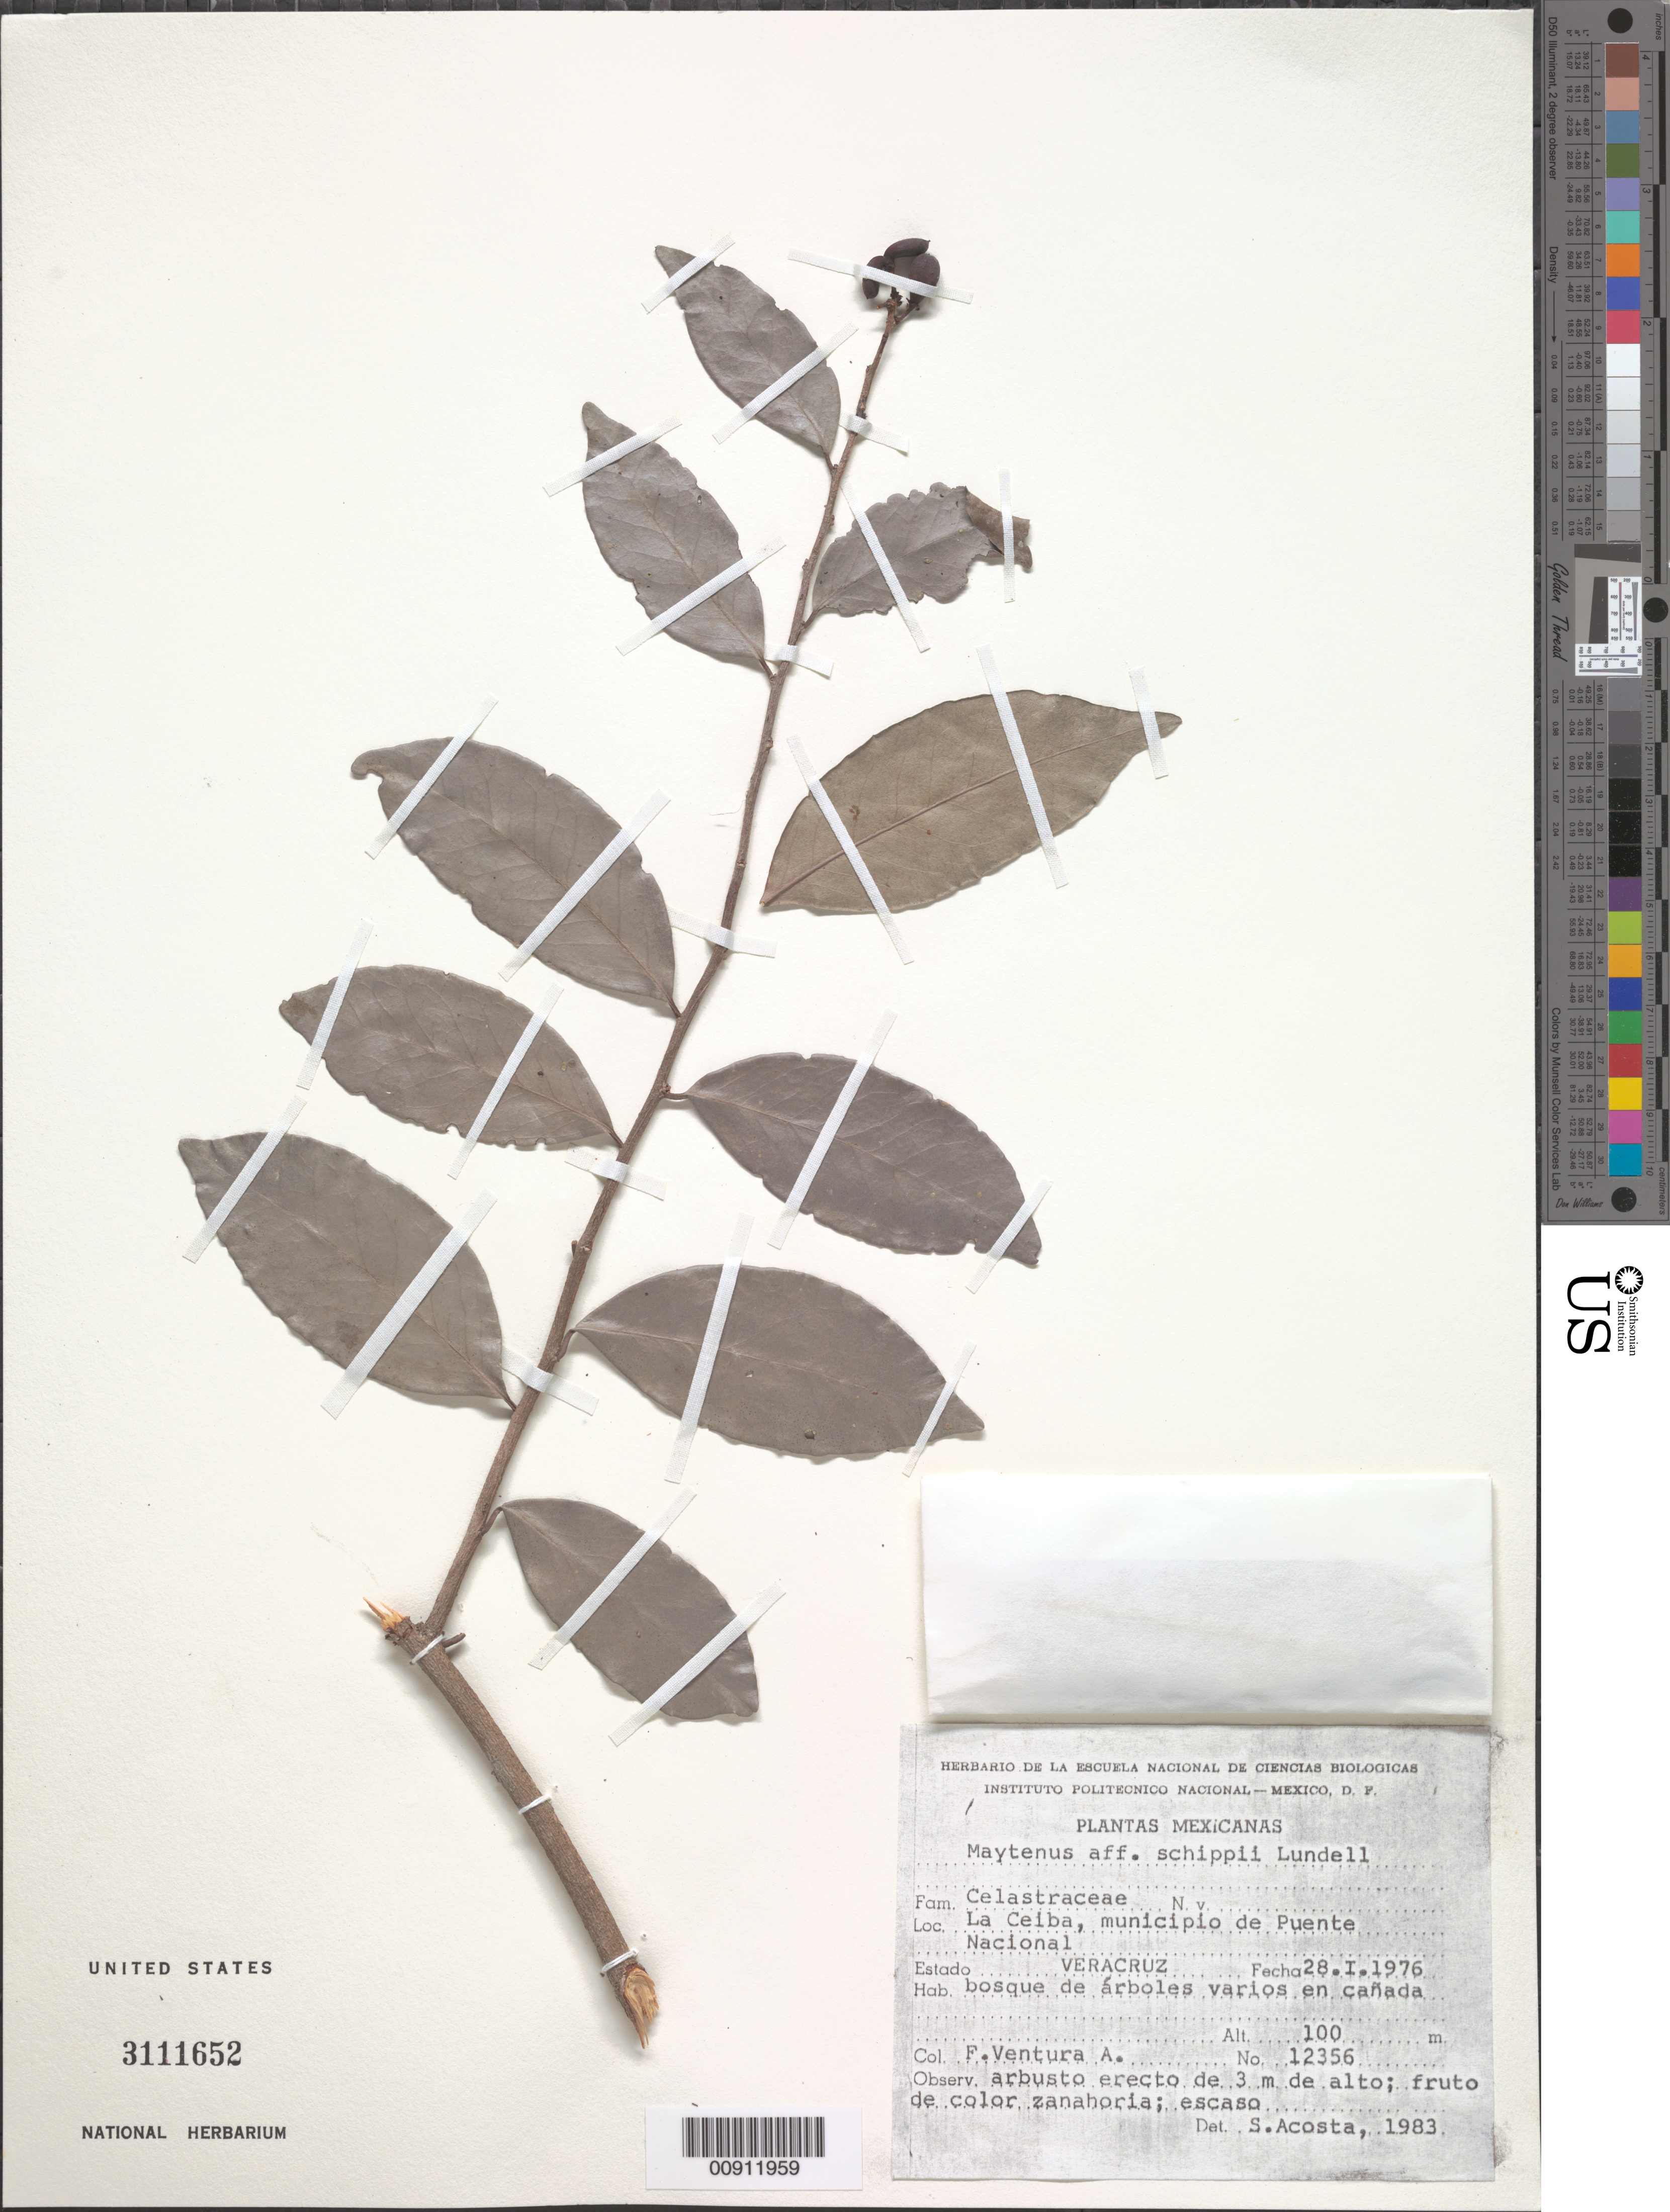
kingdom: Plantae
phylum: Tracheophyta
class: Magnoliopsida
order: Celastrales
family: Celastraceae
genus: Maytenus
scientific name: Maytenus schippii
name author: Lundell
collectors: F. Ventura A.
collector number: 12356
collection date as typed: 28 Jan 1976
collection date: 1976-01-28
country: Mexico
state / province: Veracruz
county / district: Puente Nacional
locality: La Ceiba, municipio de Puente Nacional, Estaqdo veracruz.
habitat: Bosque de árboles varios en cañada.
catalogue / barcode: US 3111652